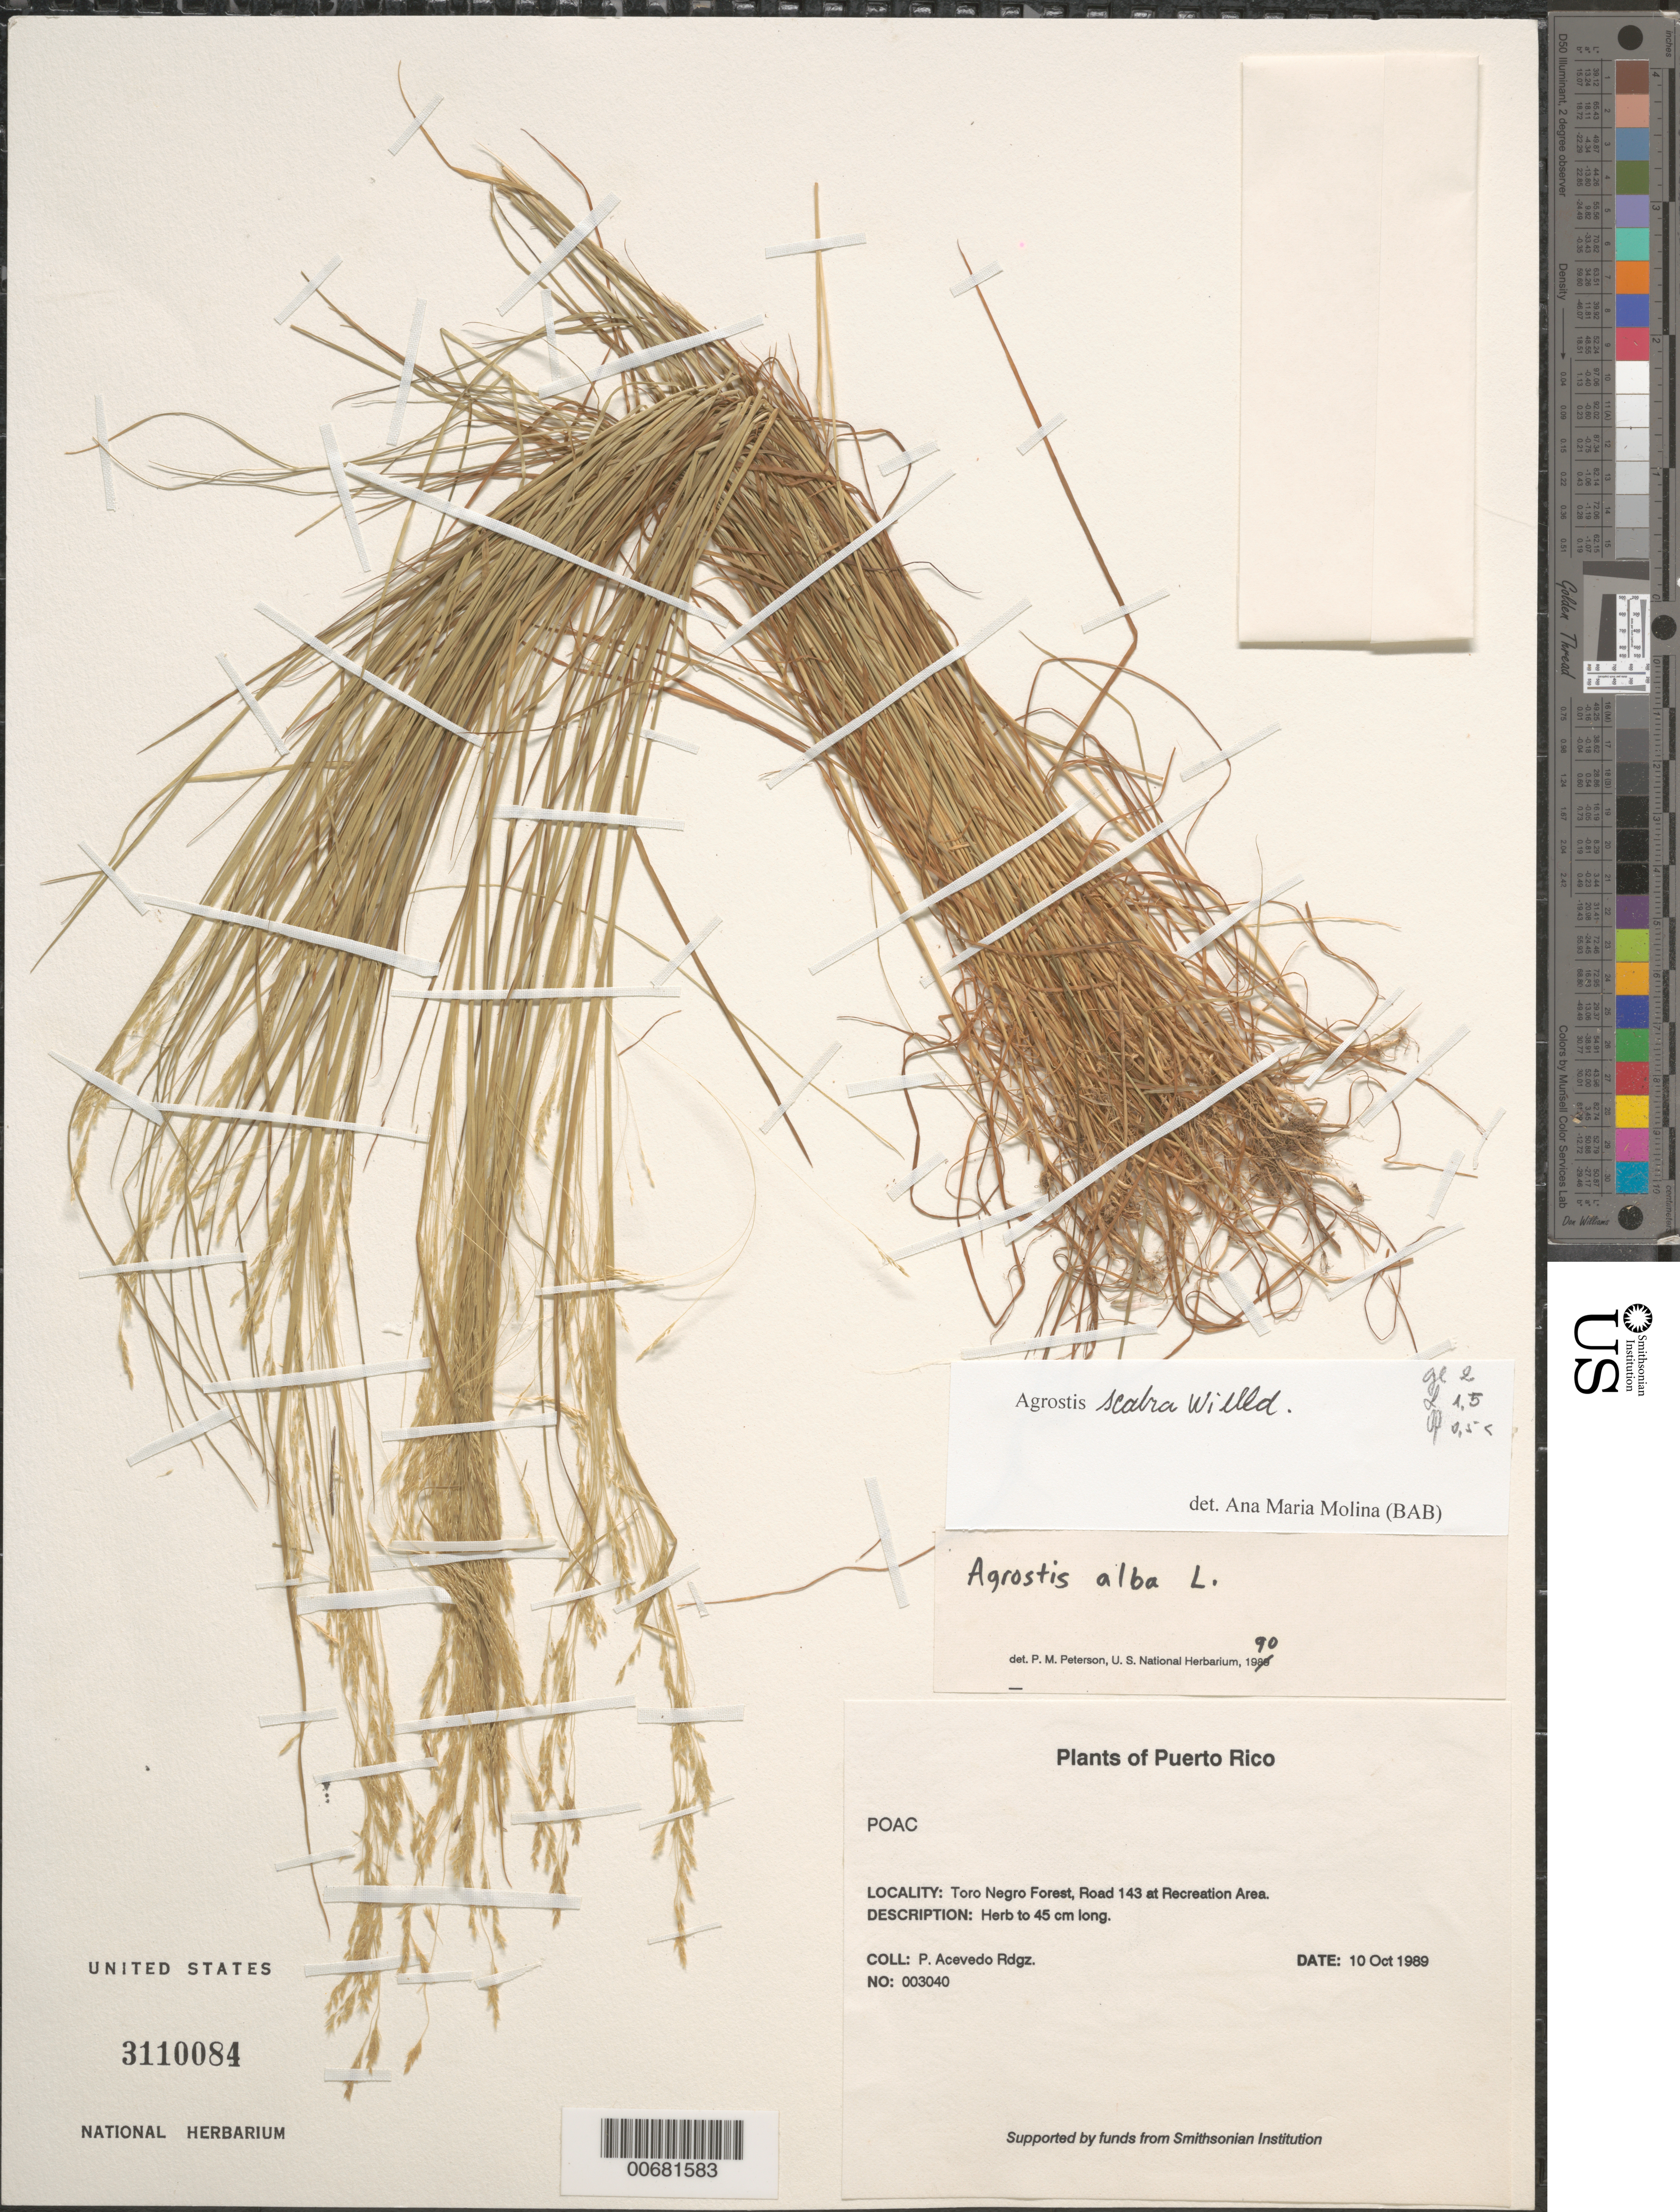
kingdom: Plantae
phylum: Tracheophyta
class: Liliopsida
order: Poales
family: Poaceae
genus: Agrostis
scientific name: Agrostis alba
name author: L.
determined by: Peterson, Paul M., (BOT), Smithsonian Institution - National Museum of Natural History (UNITED STATES)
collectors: P. Acevedo-Rodr.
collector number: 3040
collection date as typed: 10 Oct 1989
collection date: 1989-10-10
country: Puerto Rico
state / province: Jayuya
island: Puerto Rico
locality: Jayuya; Toro Negro Forest, Road 143 at Recreation Area.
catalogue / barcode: US 3110084